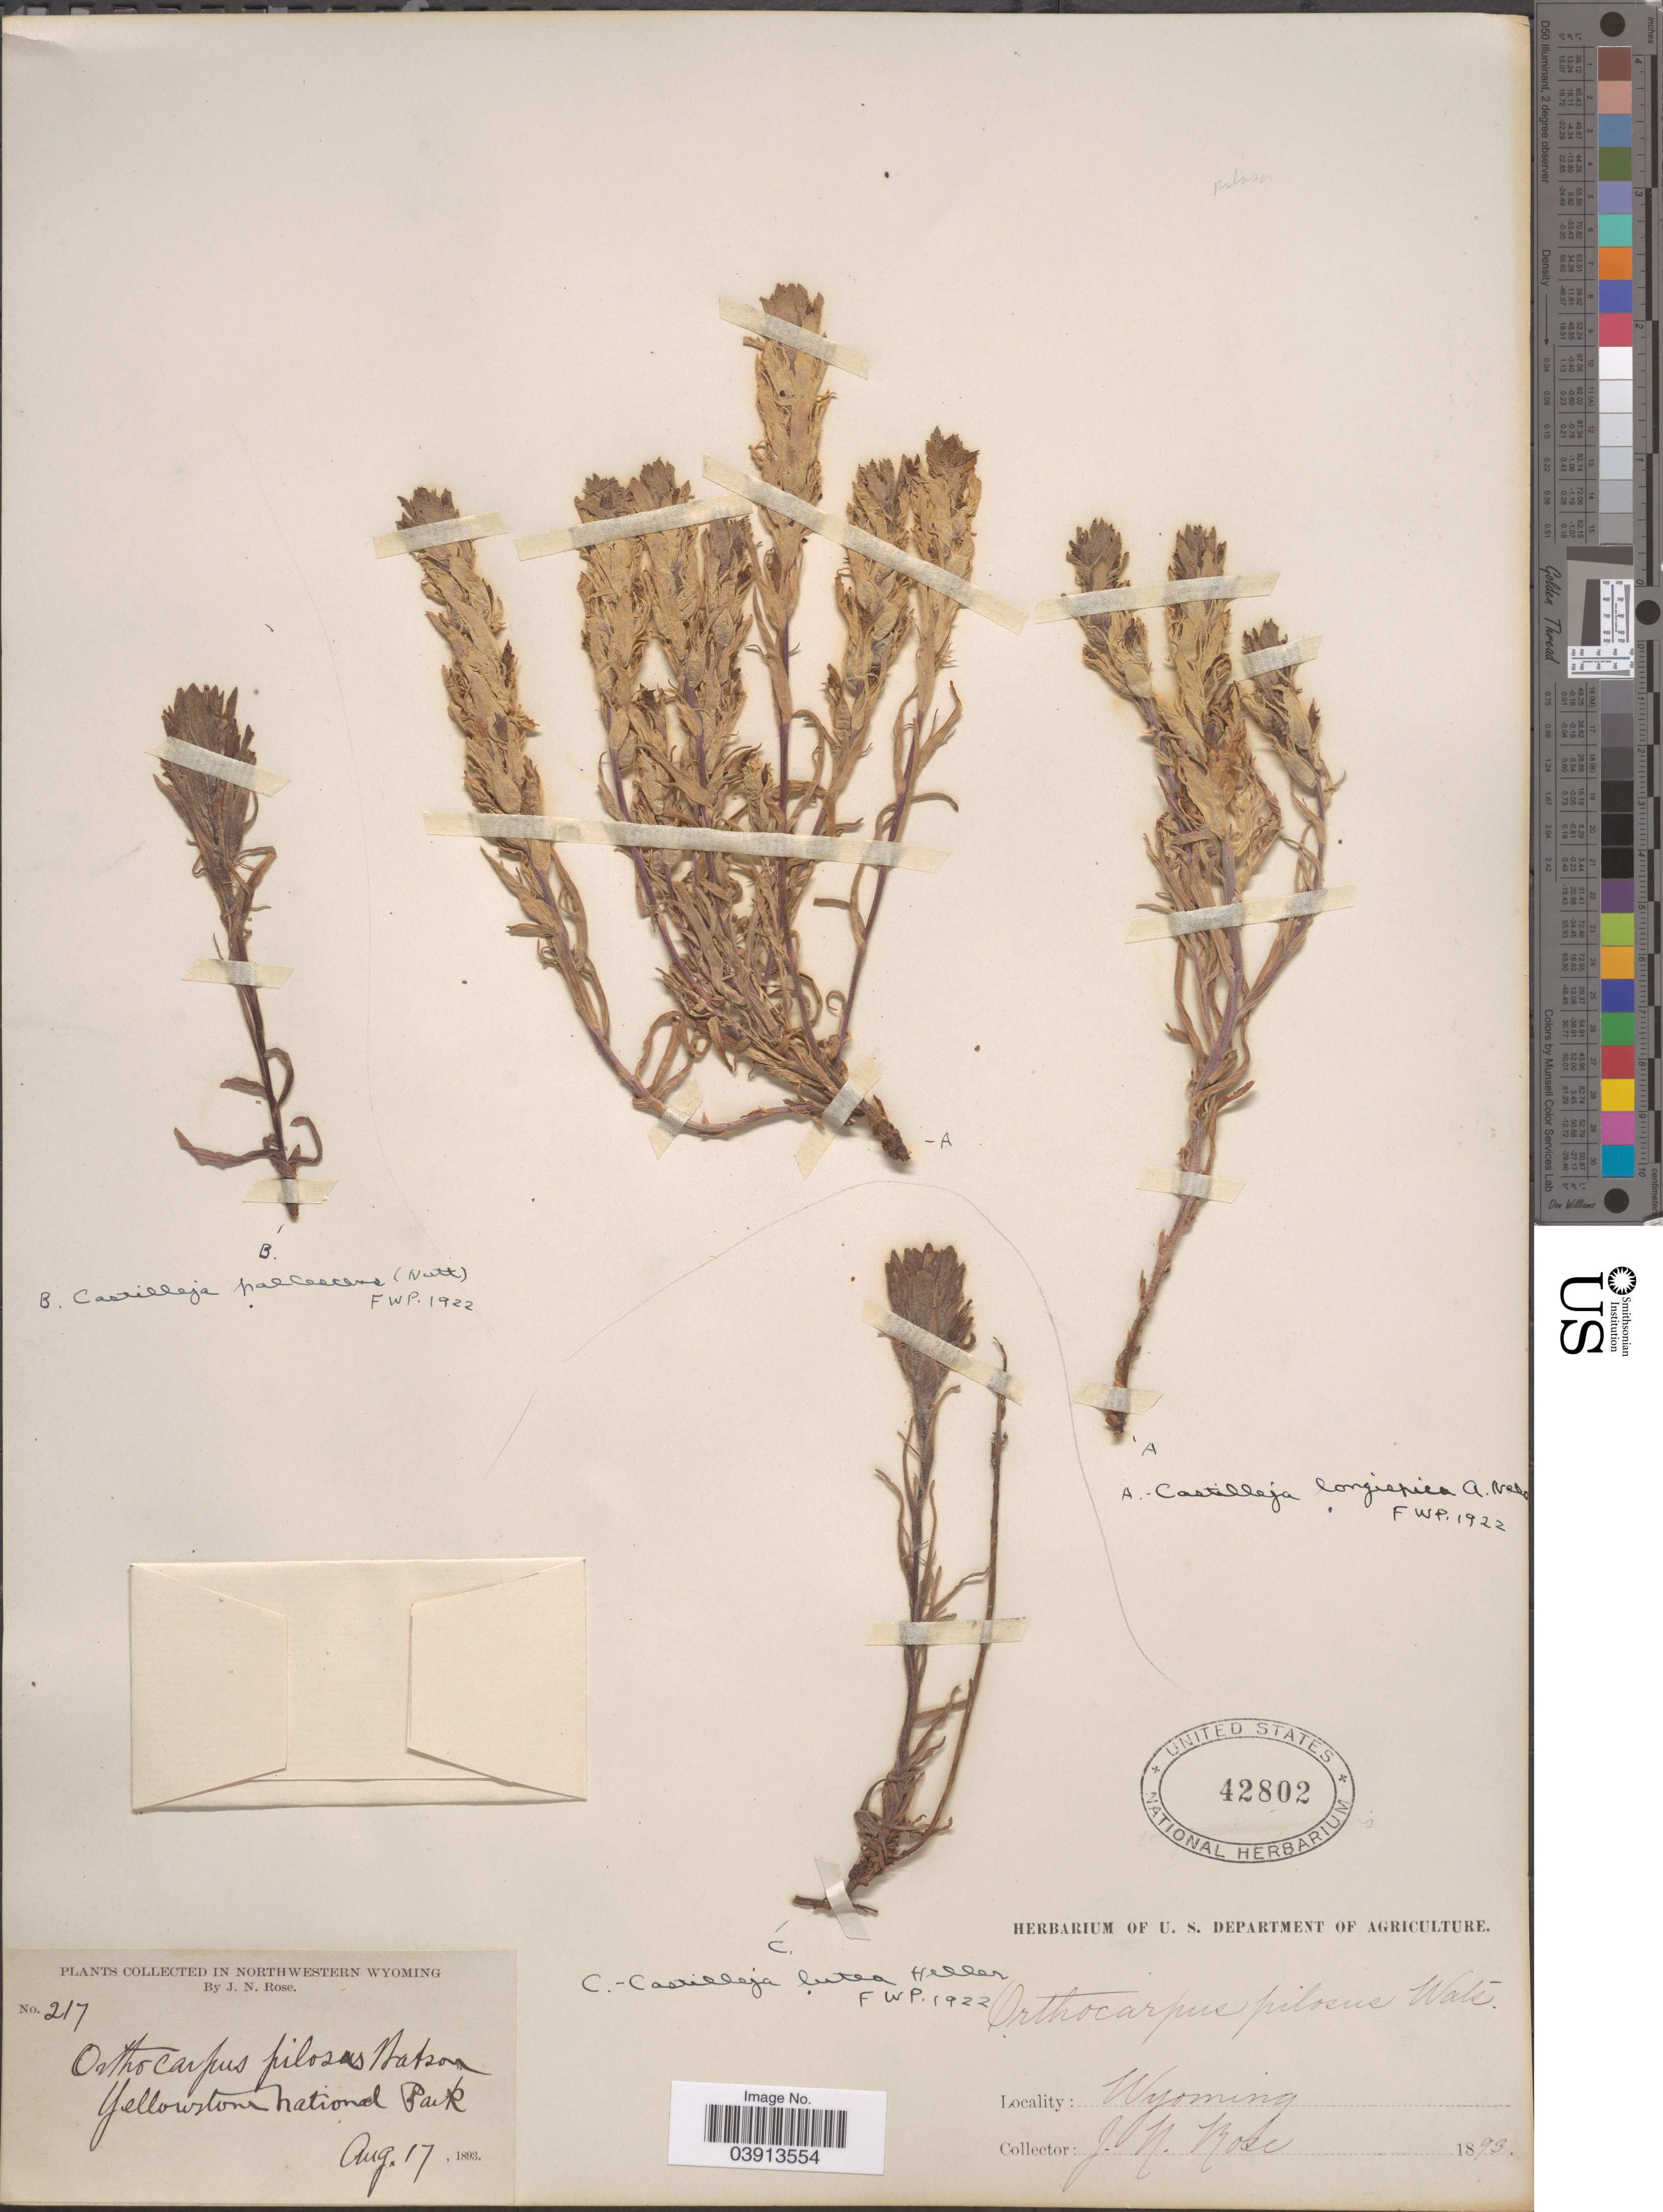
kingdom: Plantae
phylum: Tracheophyta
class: Magnoliopsida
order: Lamiales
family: Orobanchaceae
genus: Castilleja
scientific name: Castilleja pilosa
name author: (S. Watson) Rydb.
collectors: J. N. Rose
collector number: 217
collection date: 1893-08-17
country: United States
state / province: Wyoming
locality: Northwestern Wyoming. Yellowstone National Park.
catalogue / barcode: US 42802